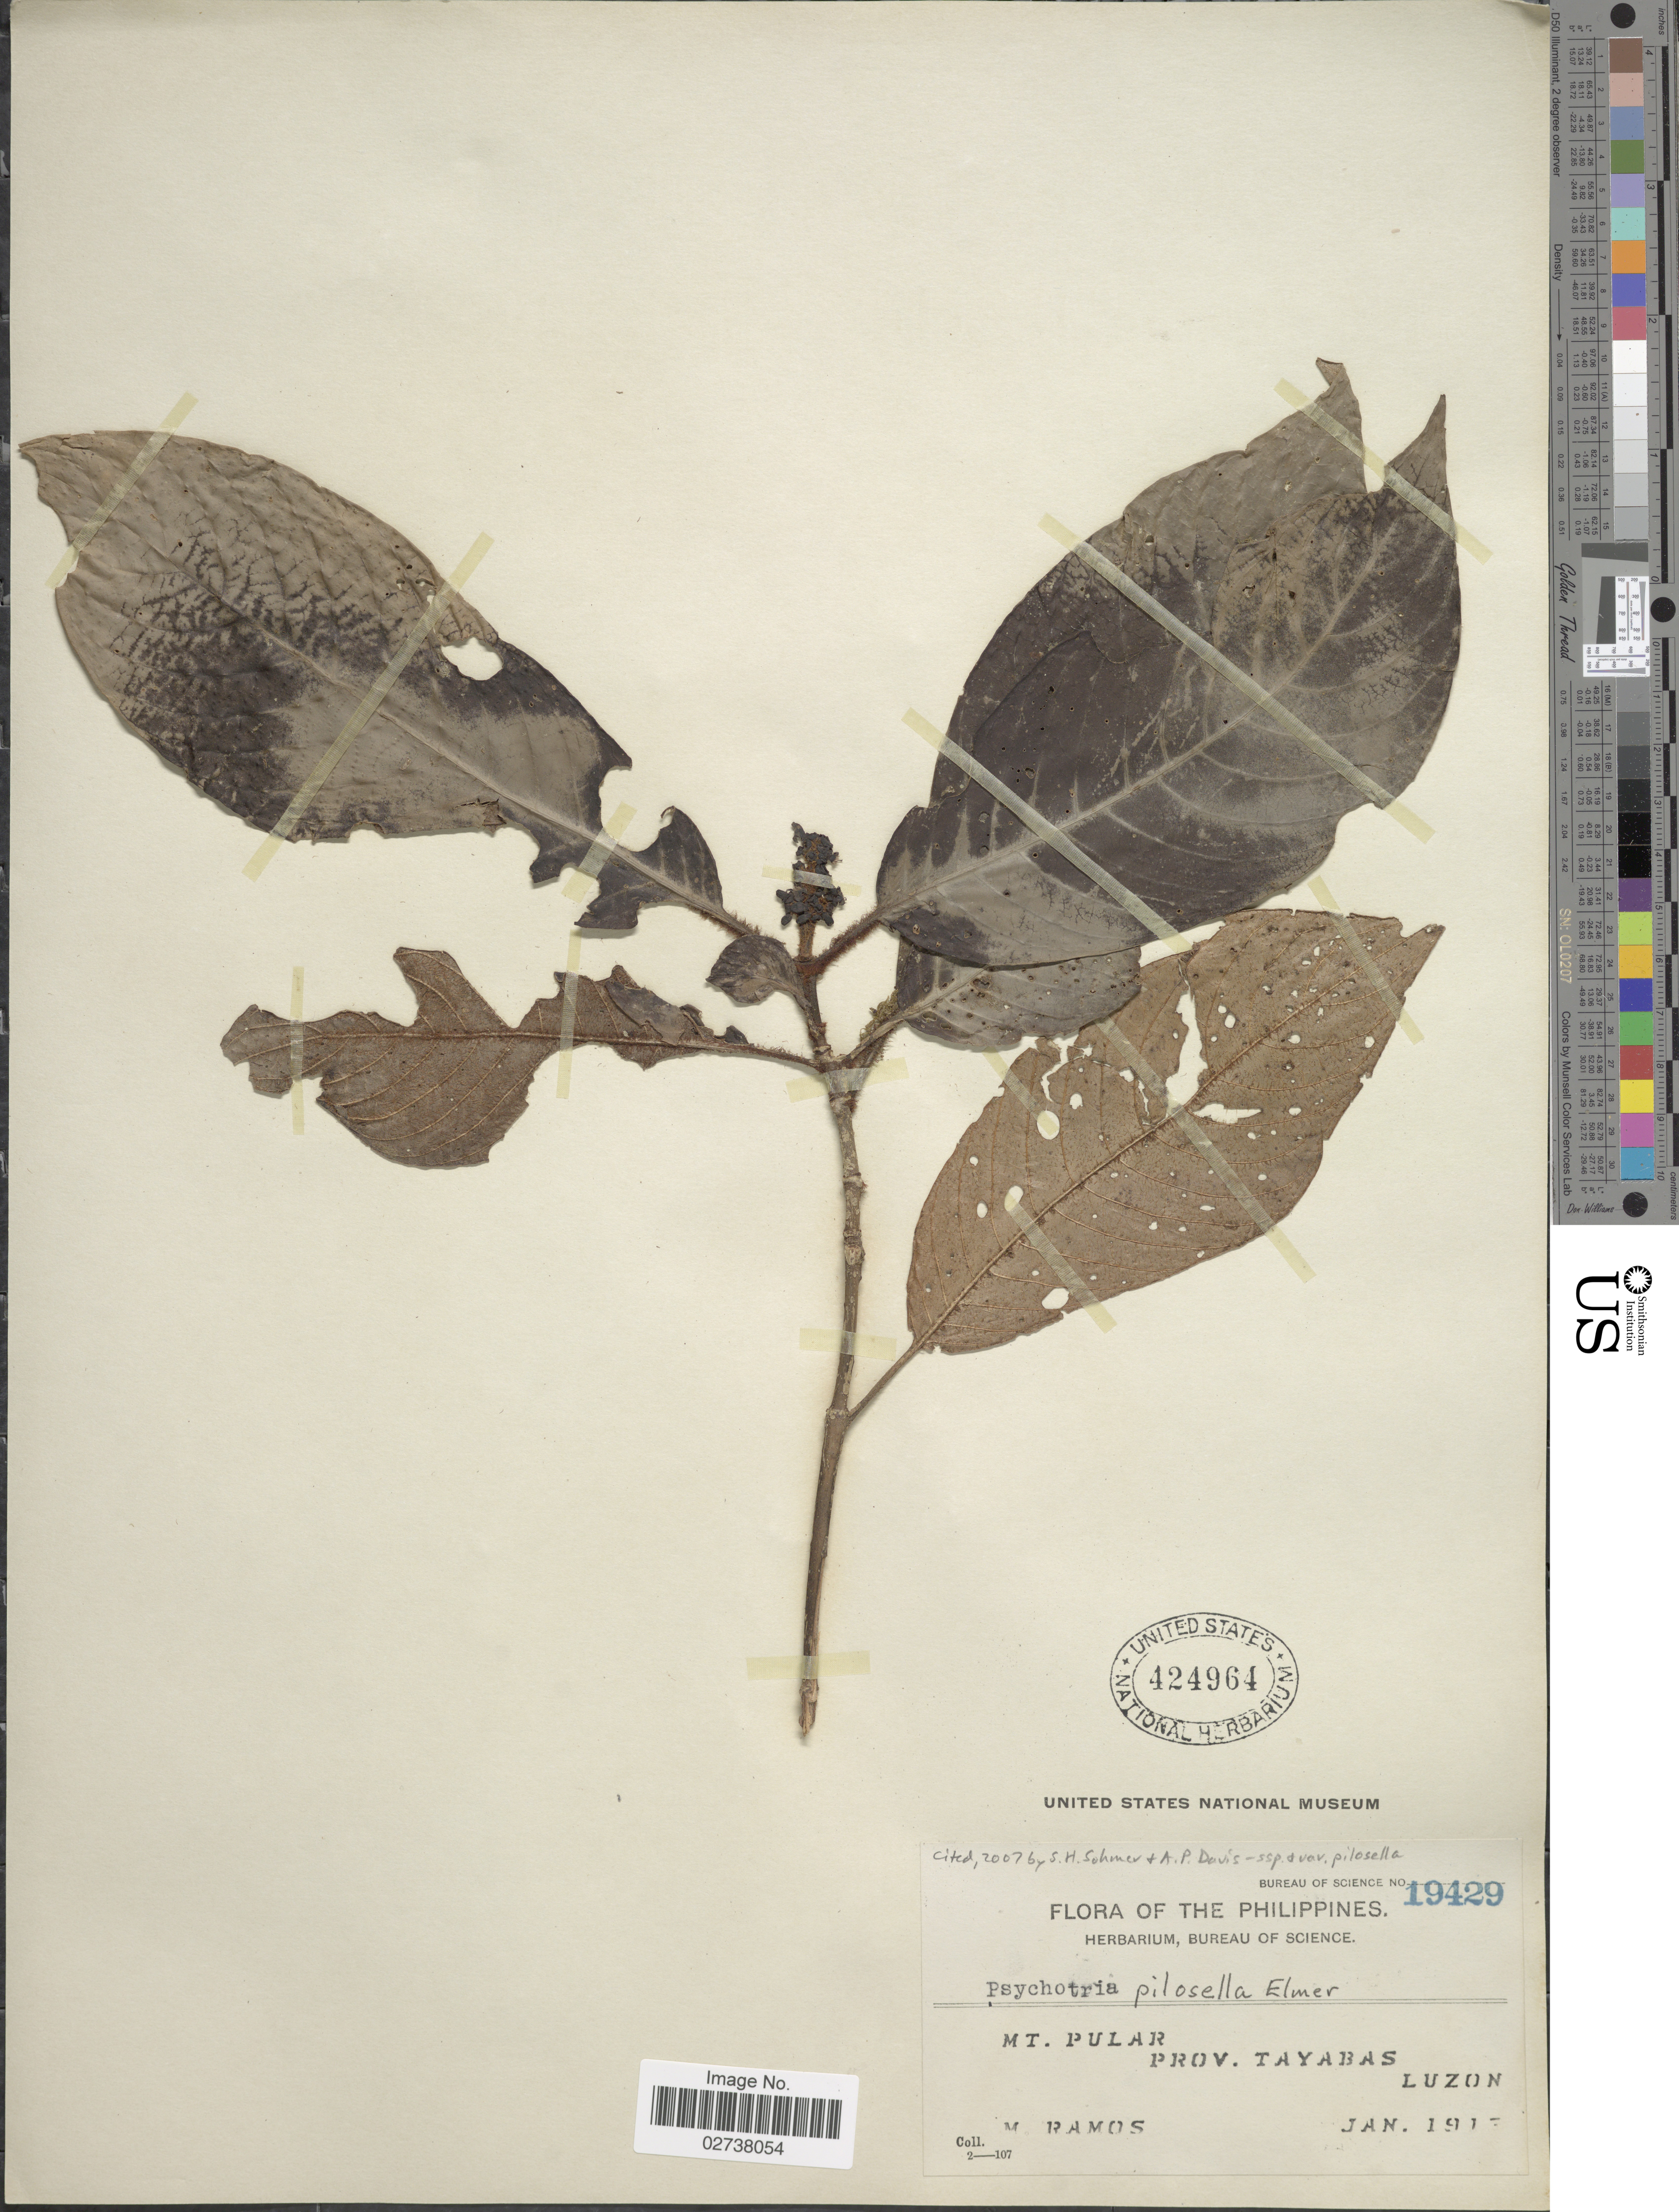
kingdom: Plantae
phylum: Tracheophyta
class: Magnoliopsida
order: Gentianales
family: Rubiaceae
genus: Psychotria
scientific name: Psychotria pilosella subsp. pilosella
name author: Elmer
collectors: M. Ramos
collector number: Bureau of Science 19429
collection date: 1917-01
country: Philippines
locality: Mt. Pular, Prov. Tayabas, Luzon.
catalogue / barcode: US 424964